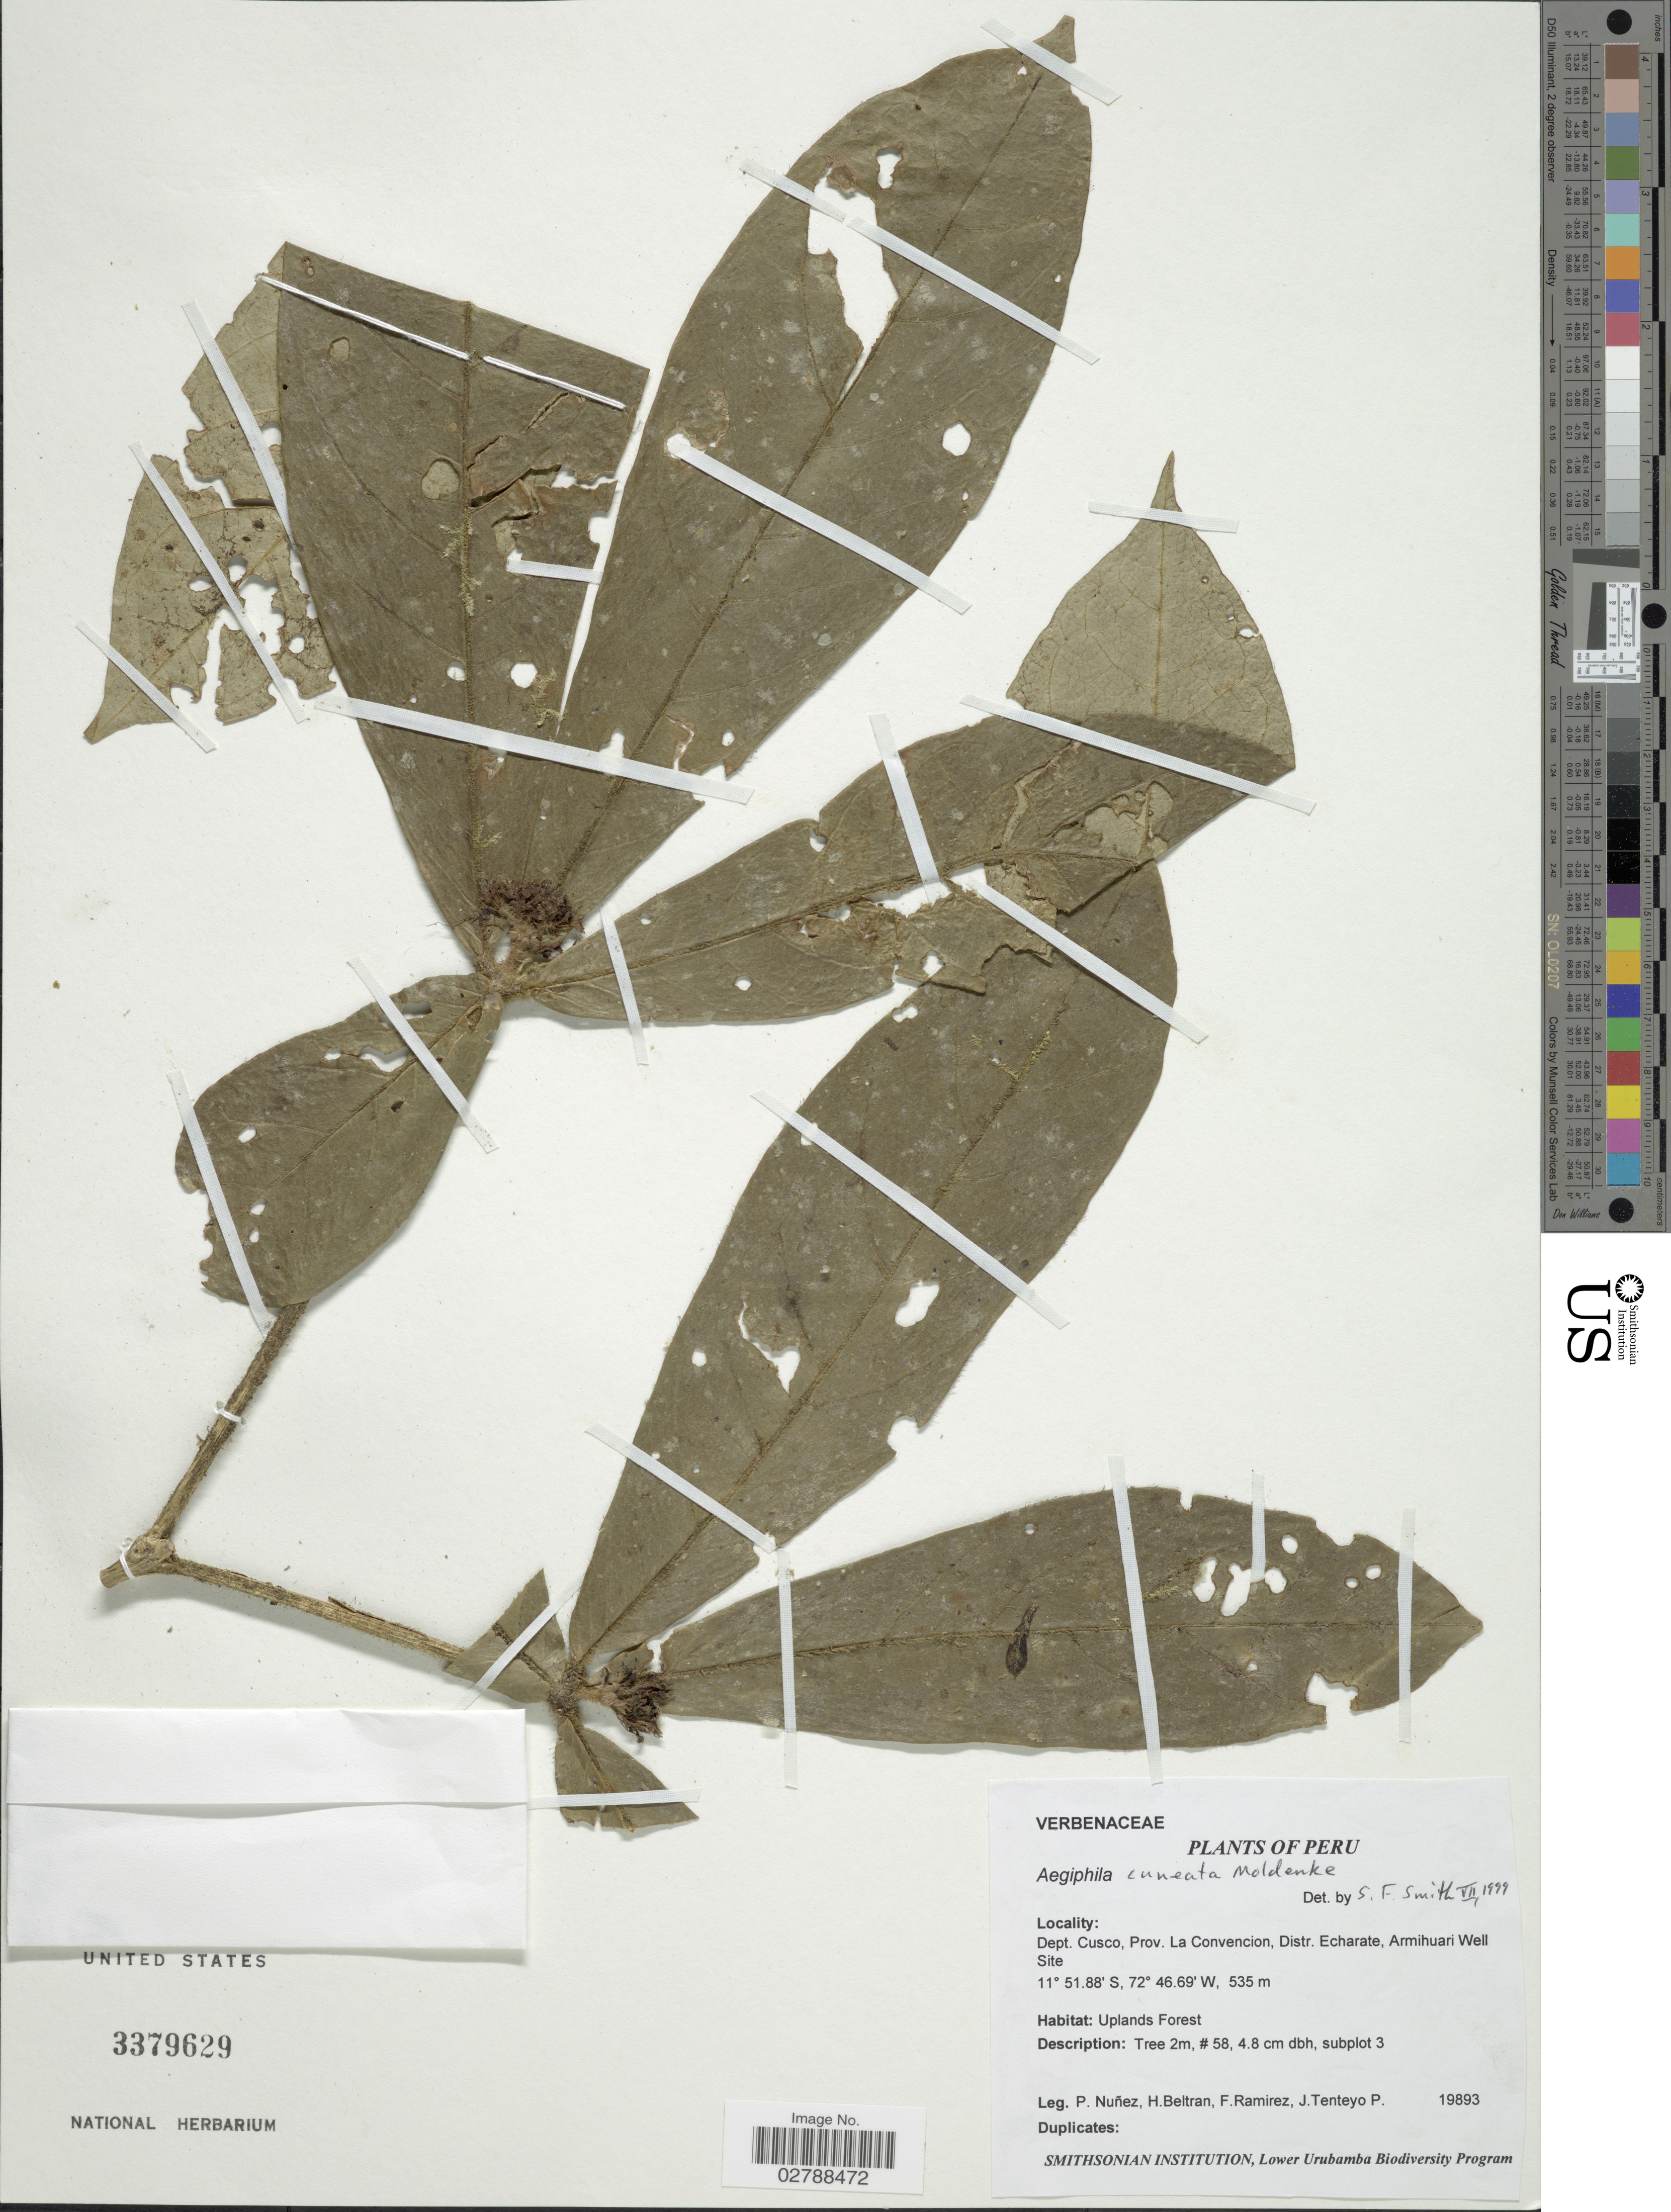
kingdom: Plantae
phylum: Tracheophyta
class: Magnoliopsida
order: Lamiales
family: Lamiaceae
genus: Aegiphila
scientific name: Aegiphila cuneata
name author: Moldenke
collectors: P. Nuñez V., H. Beltran, F. Ramirez & J. Tenteyo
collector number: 19893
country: Peru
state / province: Cusco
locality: Dept. Cusco, Prov. La Convencion, Distr. Echarate, Armihuari Well Site.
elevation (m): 535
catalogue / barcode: US 3379629